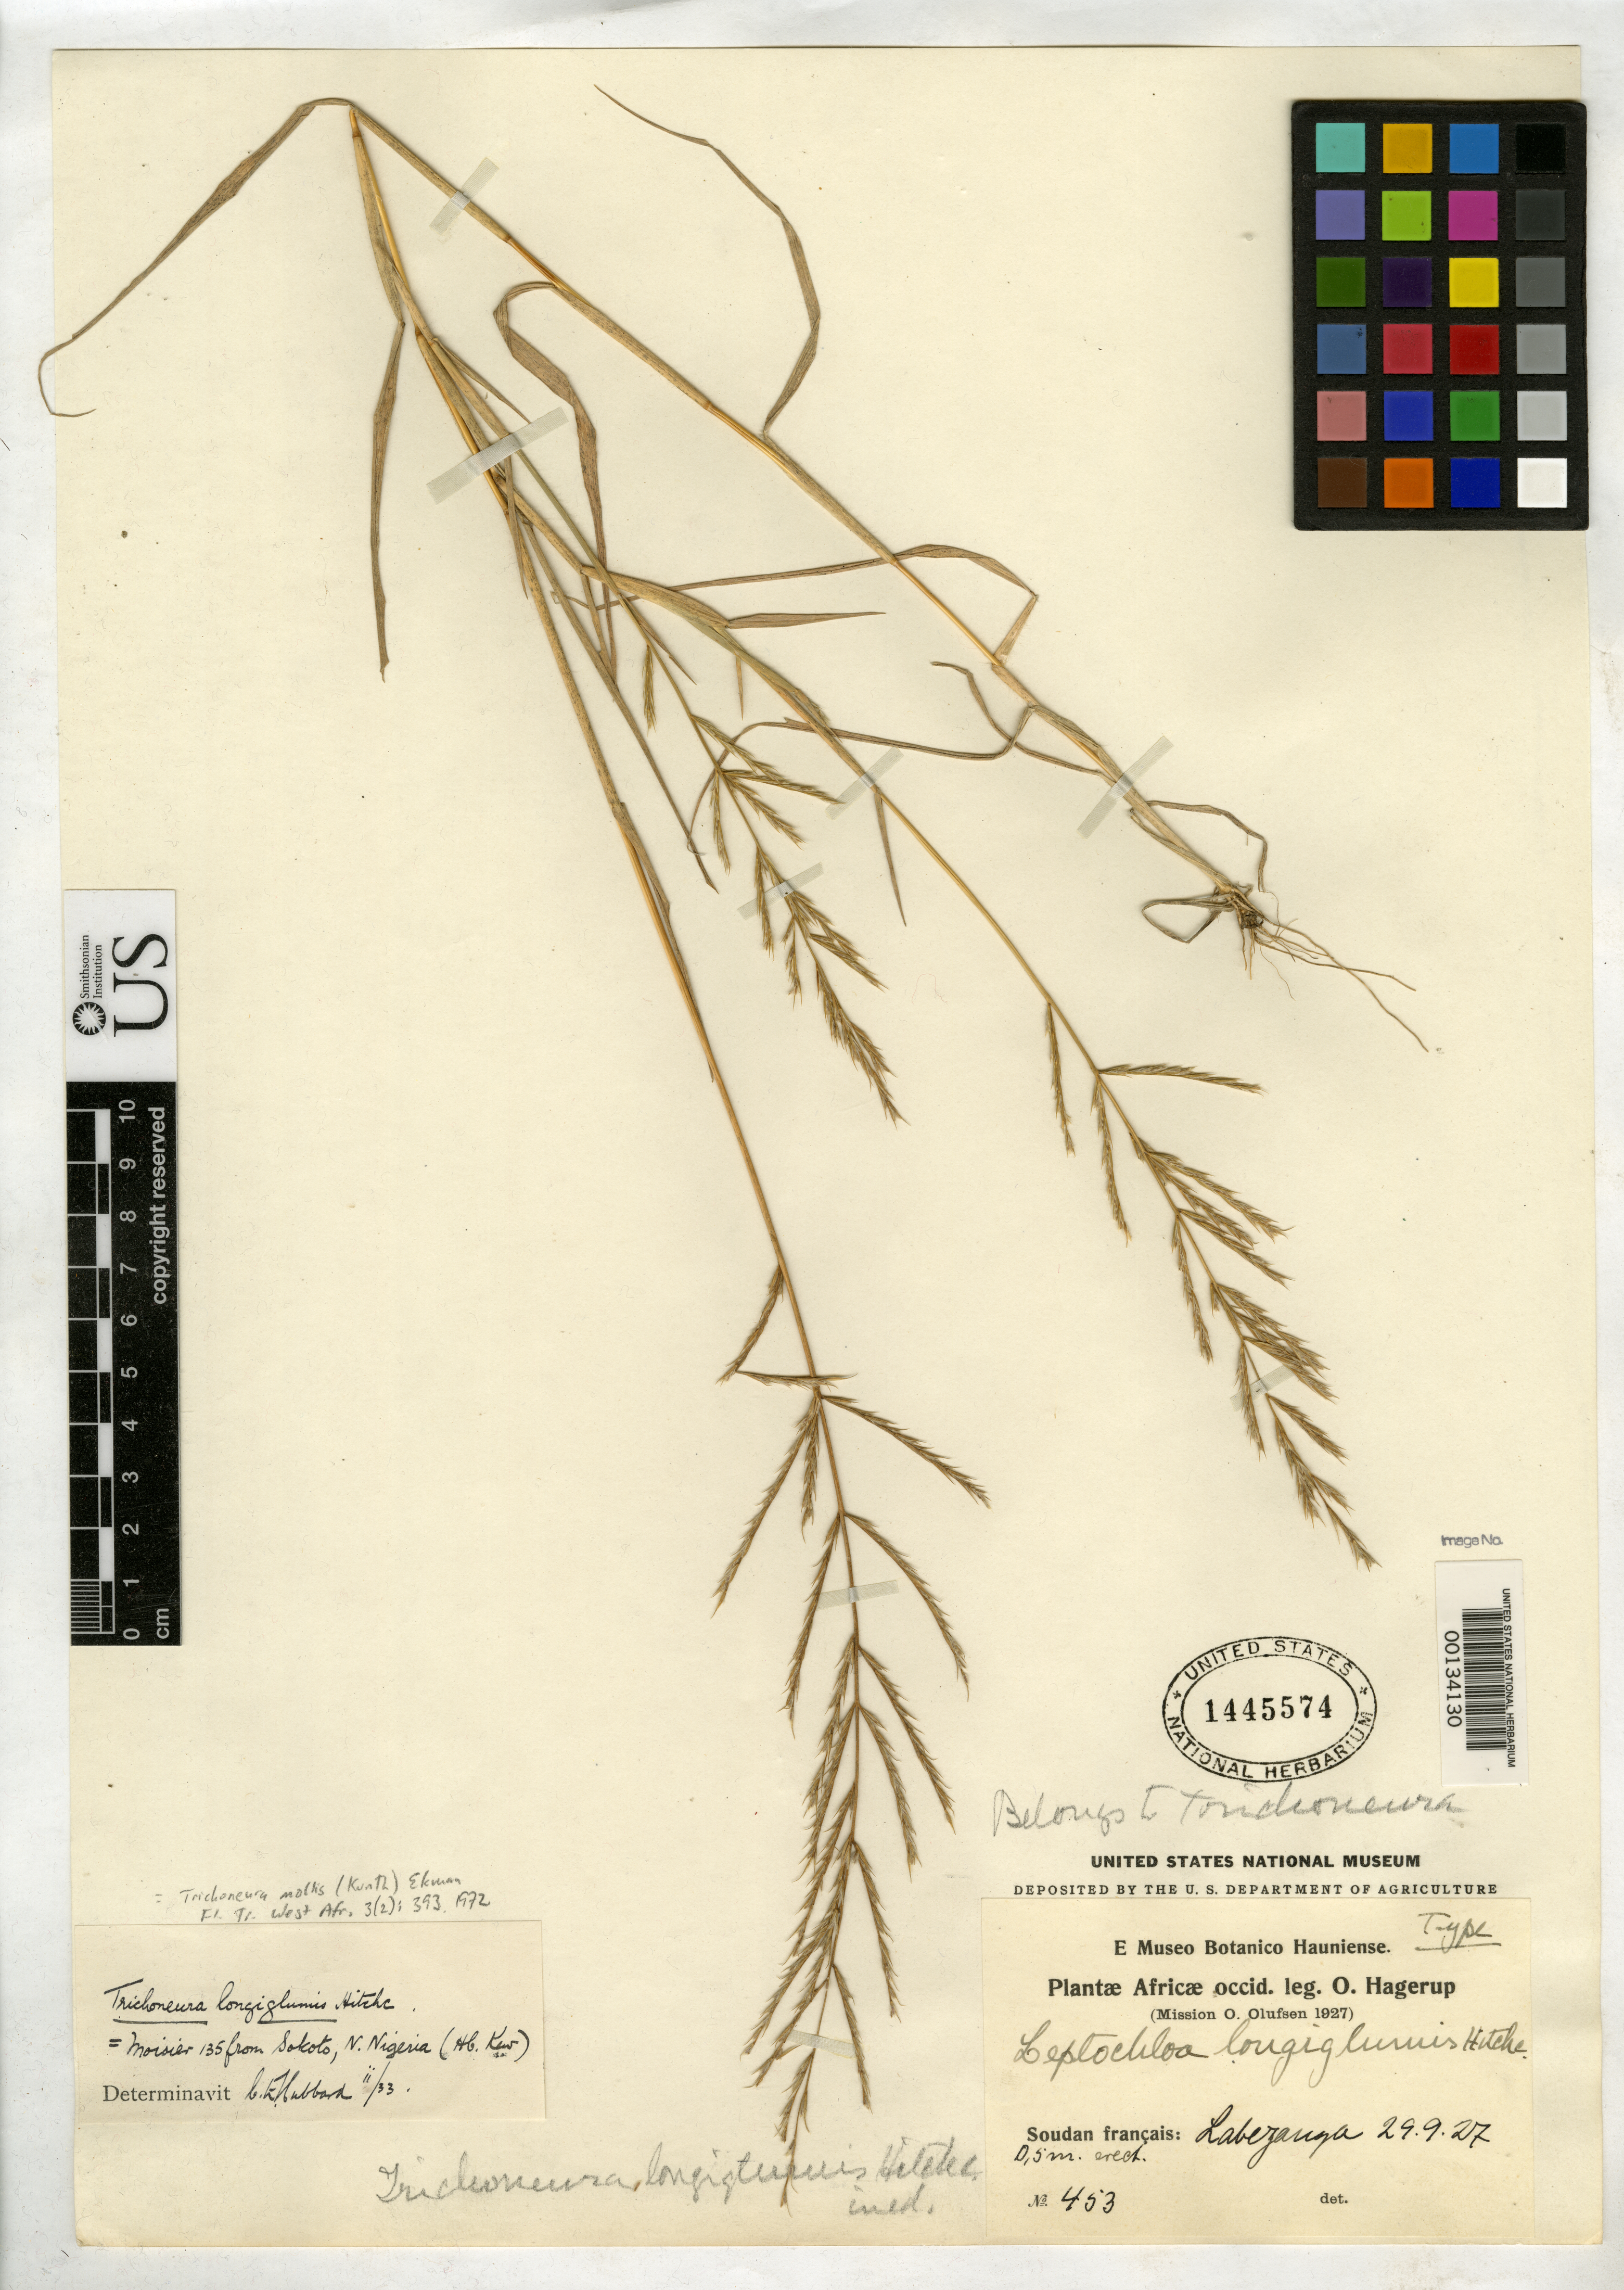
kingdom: Plantae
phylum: Tracheophyta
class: Liliopsida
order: Poales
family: Poaceae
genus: Leptochloa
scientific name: Leptochloa longiglumis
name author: Hitchc.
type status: Holotype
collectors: O. Hagerup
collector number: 453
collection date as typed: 29 Sep 1927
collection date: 1927-09-29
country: Mali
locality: Labezanga.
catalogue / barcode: US 1445574